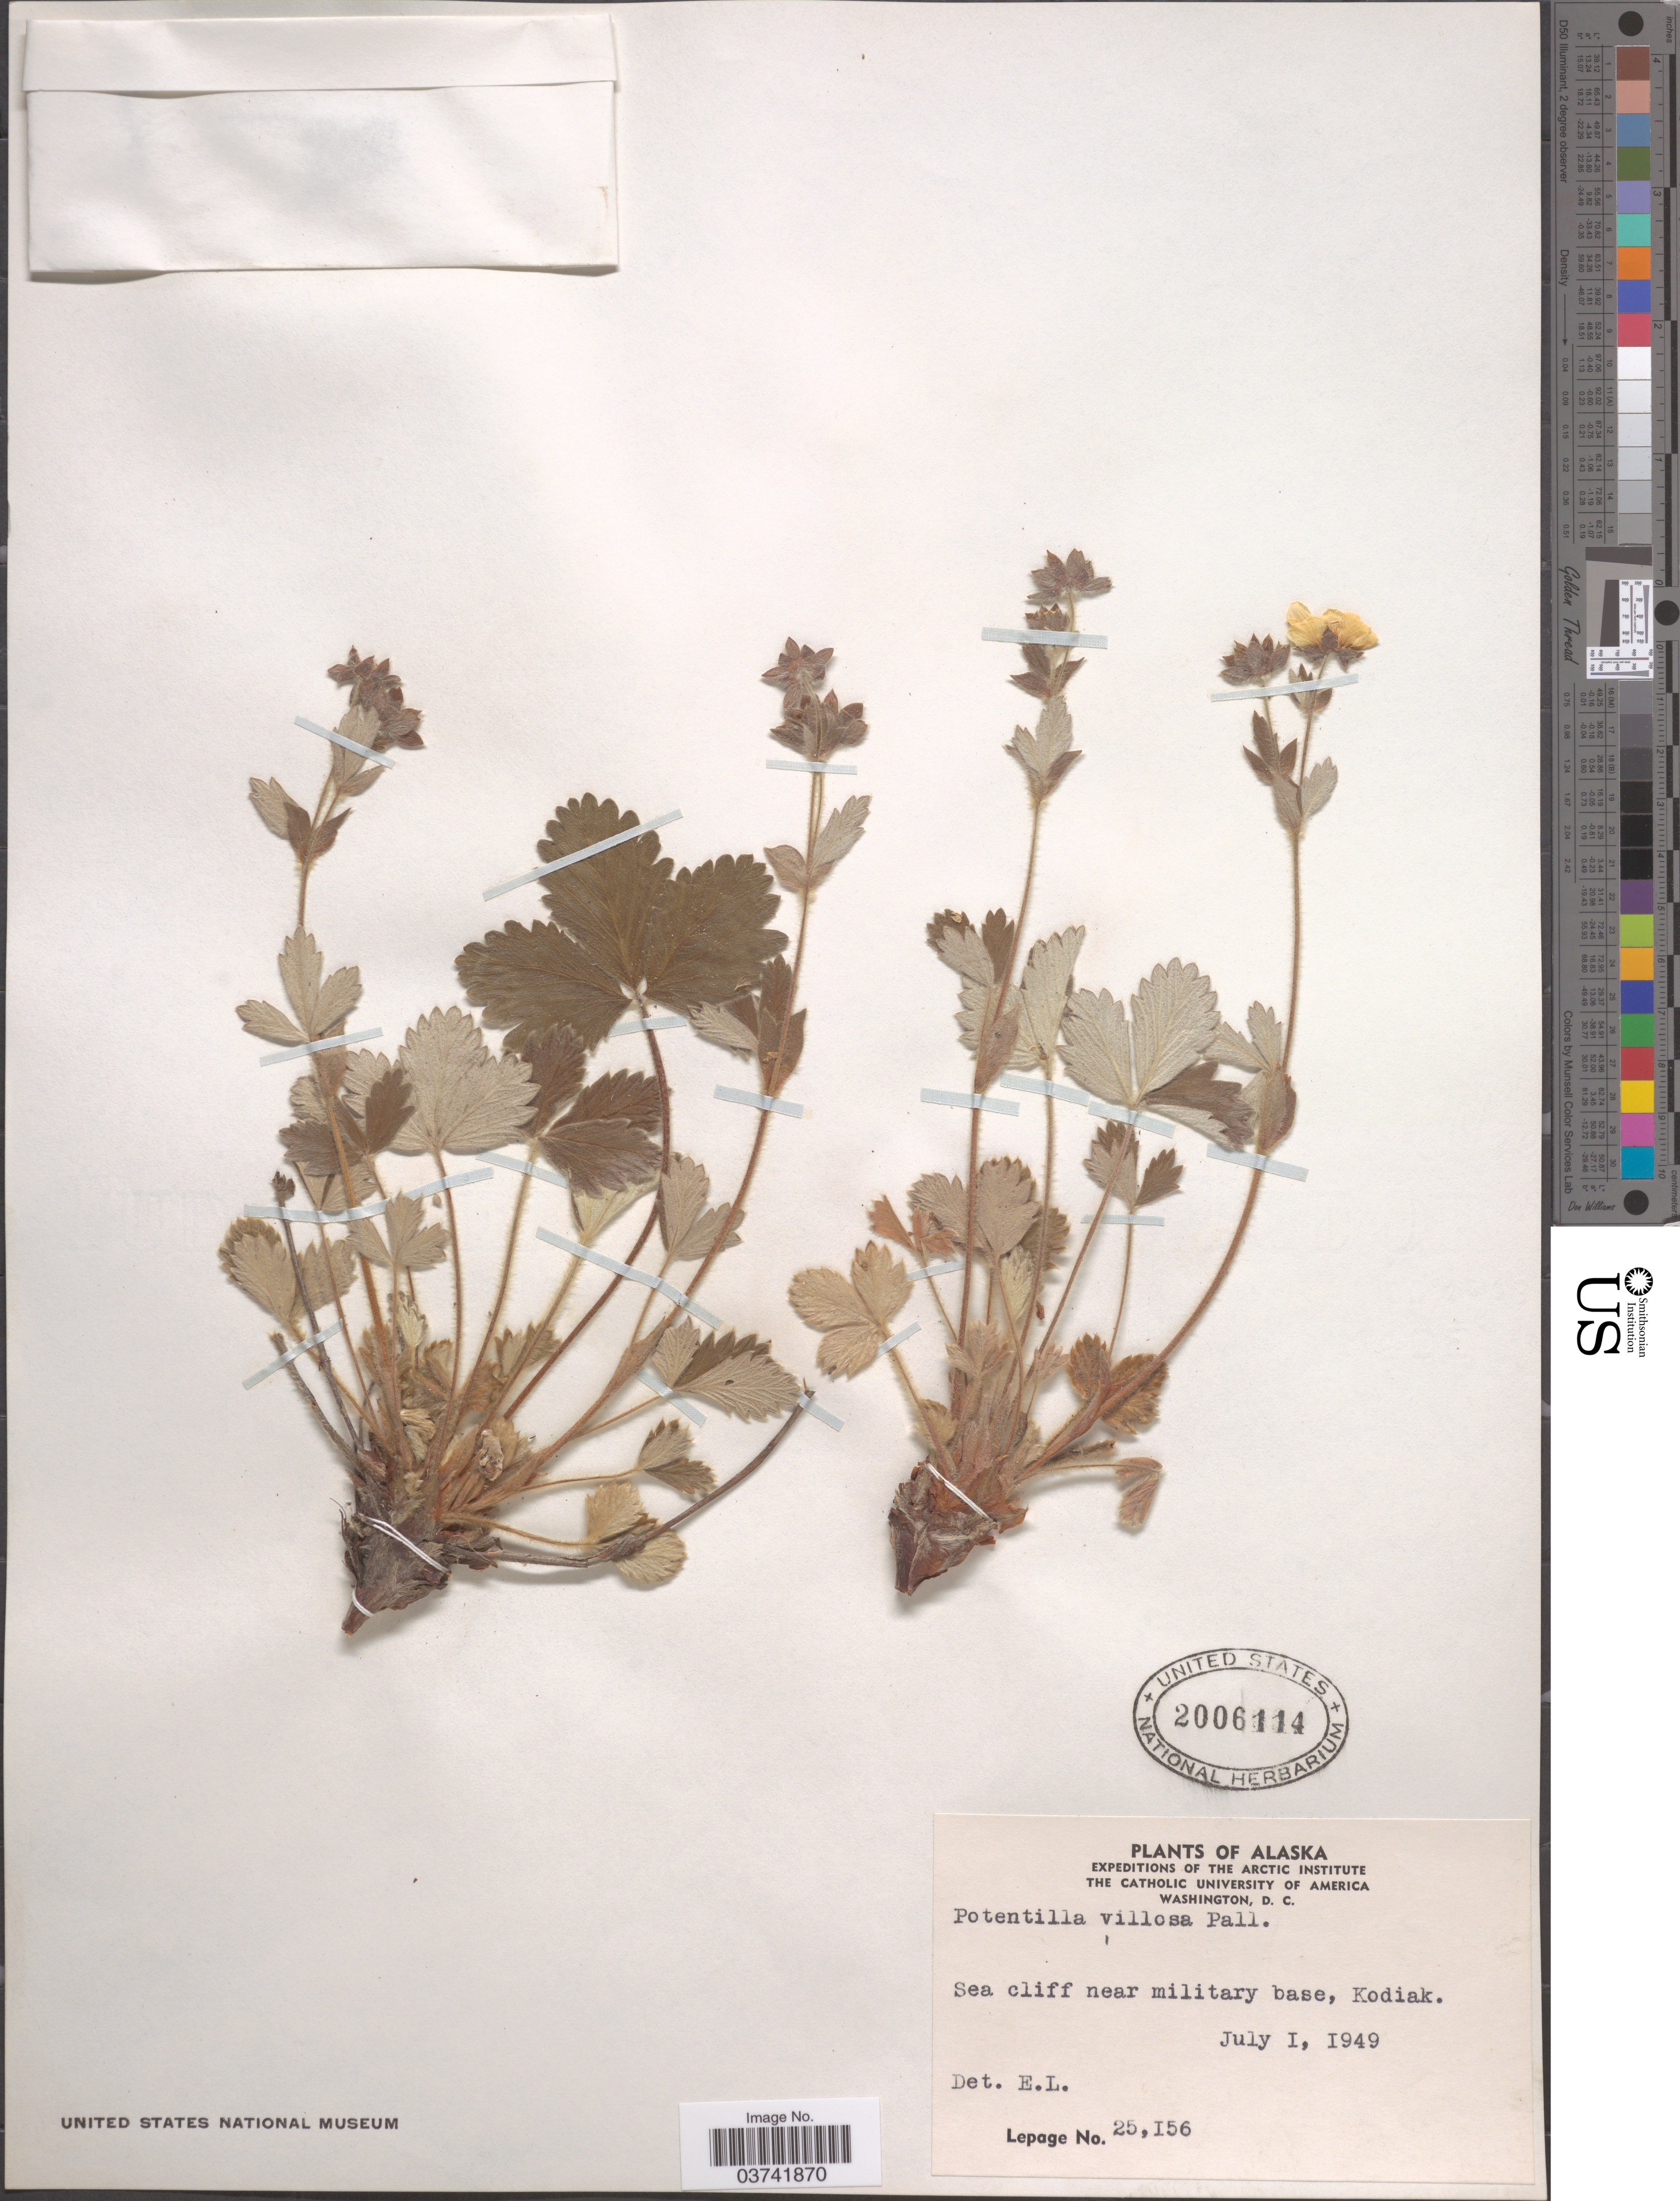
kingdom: Plantae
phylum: Tracheophyta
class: Magnoliopsida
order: Rosales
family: Rosaceae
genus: Potentilla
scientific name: Potentilla villosa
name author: Pall. ex Pursh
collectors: -. LePage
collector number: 25156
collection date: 1949-07-01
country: United States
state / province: Alaska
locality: Sea cliff near military base, Kodiak.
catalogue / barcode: US 2006114